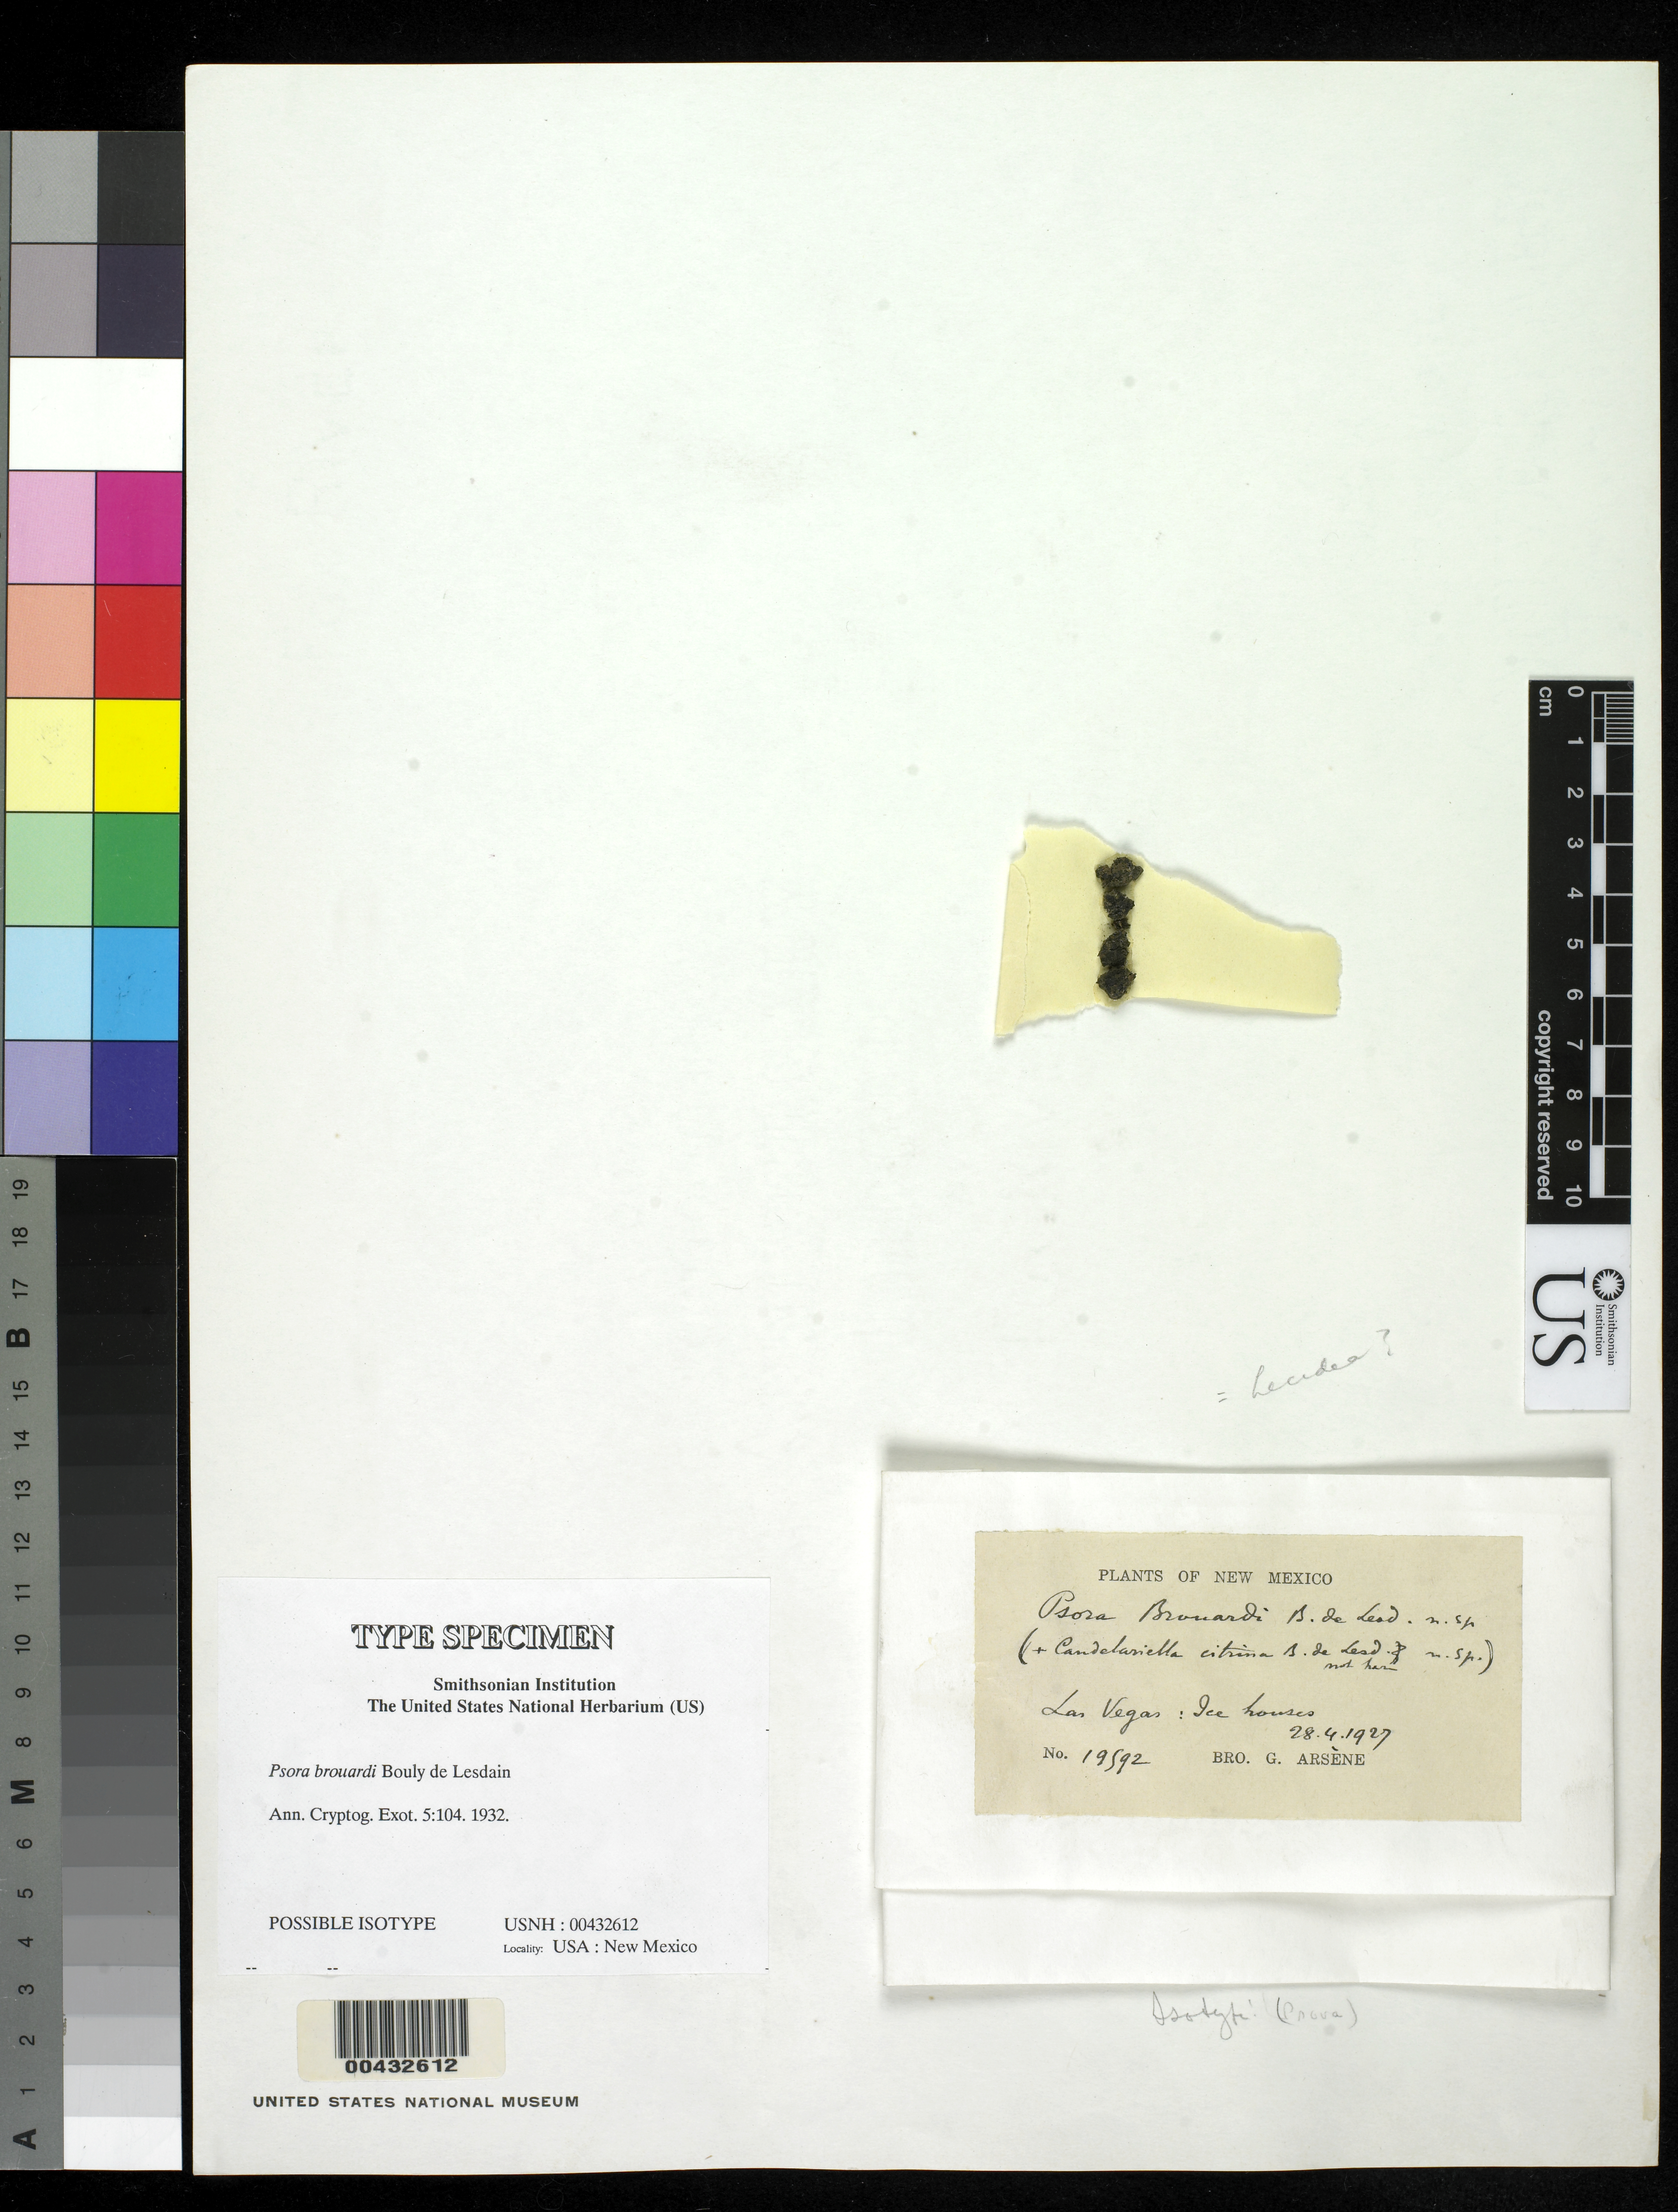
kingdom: Fungi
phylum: Ascomycota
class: Lecanoromycetes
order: Lecanorales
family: Psoraceae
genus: Psora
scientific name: Psora brouardi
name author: B. de Lesd.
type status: Possible Isotype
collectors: Bro. G. Arsène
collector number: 19592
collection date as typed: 28 Apr 1927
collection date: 1927-04-28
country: United States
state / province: New Mexico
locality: Las Vegas, ice houses.